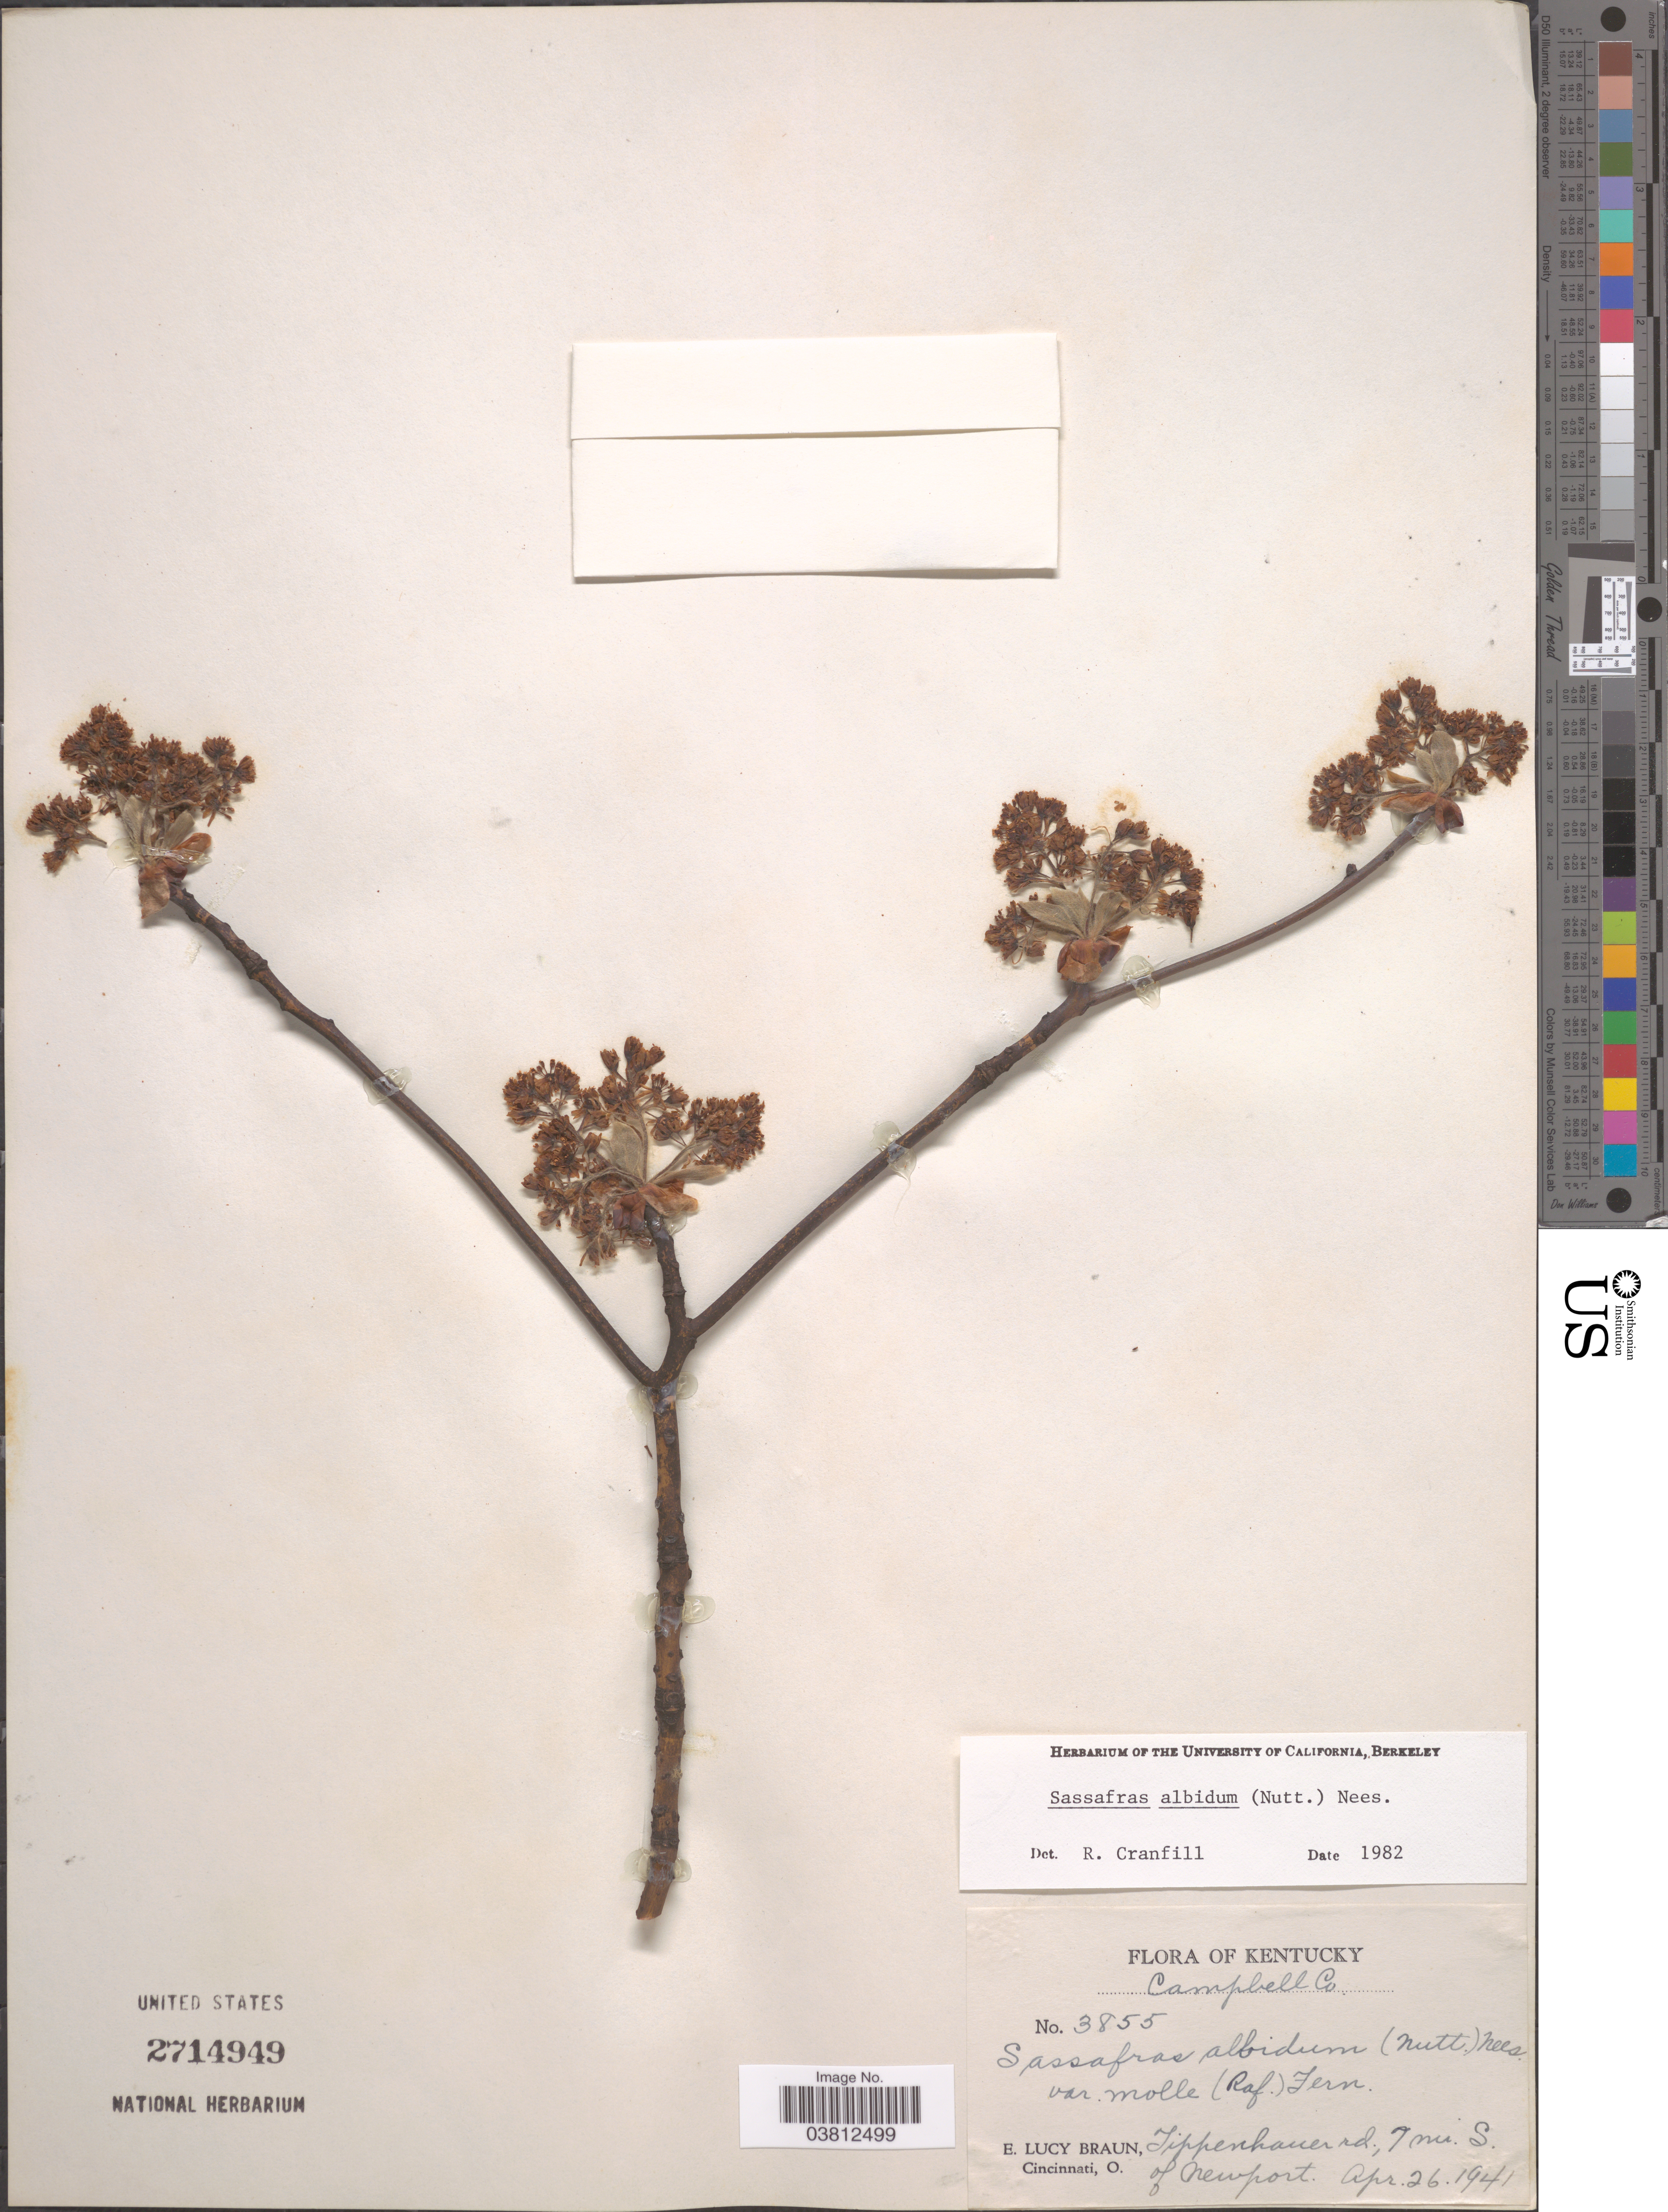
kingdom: Plantae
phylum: Tracheophyta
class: Magnoliopsida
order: Laurales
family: Lauraceae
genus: Sassafras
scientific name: Sassafras albidum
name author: (Nutt.) Nees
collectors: E. L. Braun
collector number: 3855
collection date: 1941-04-26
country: United States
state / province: Kentucky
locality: Campbell Co. Tippenhauer rd., 7 mi. S. of Newport.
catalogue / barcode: US 2714949